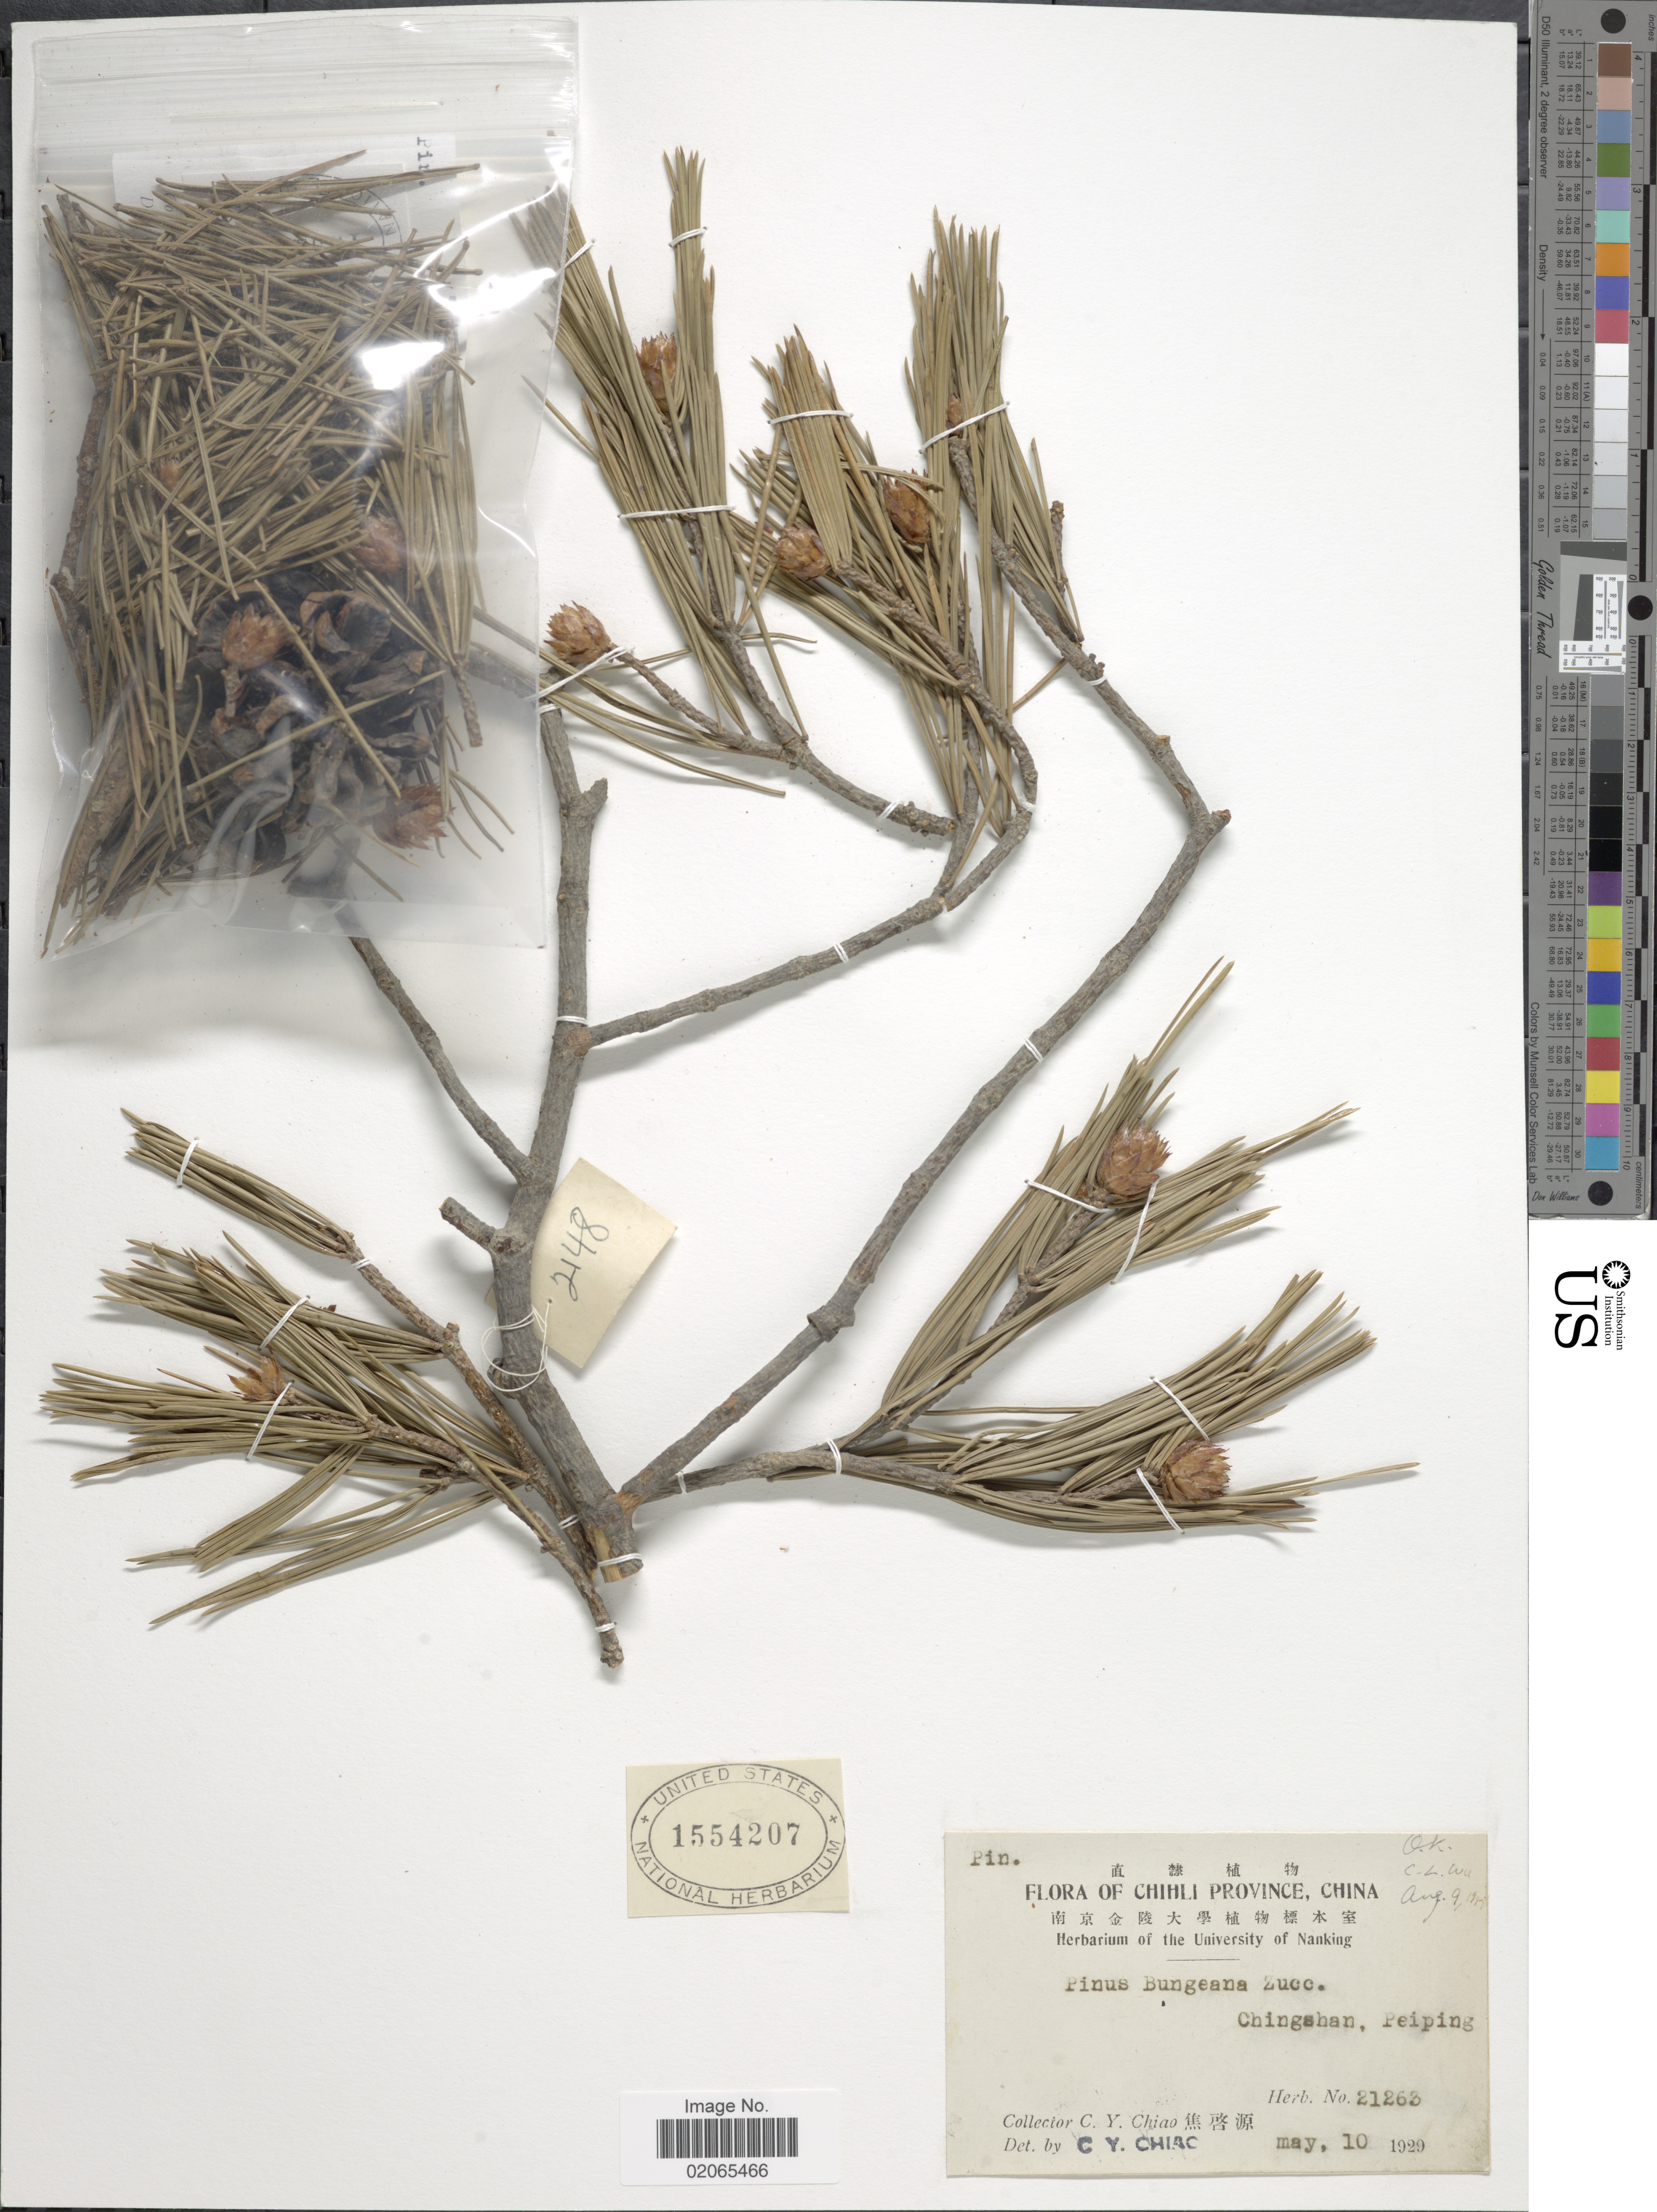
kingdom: Plantae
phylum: Tracheophyta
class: Pinopsida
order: Pinales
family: Pinaceae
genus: Pinus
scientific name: Pinus bungeana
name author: Zucc. ex Endl.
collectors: C. Y. Chiao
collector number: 21263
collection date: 1929-05-10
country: China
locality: Chihli Province, Chingshan, Peiping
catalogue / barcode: US 1554207